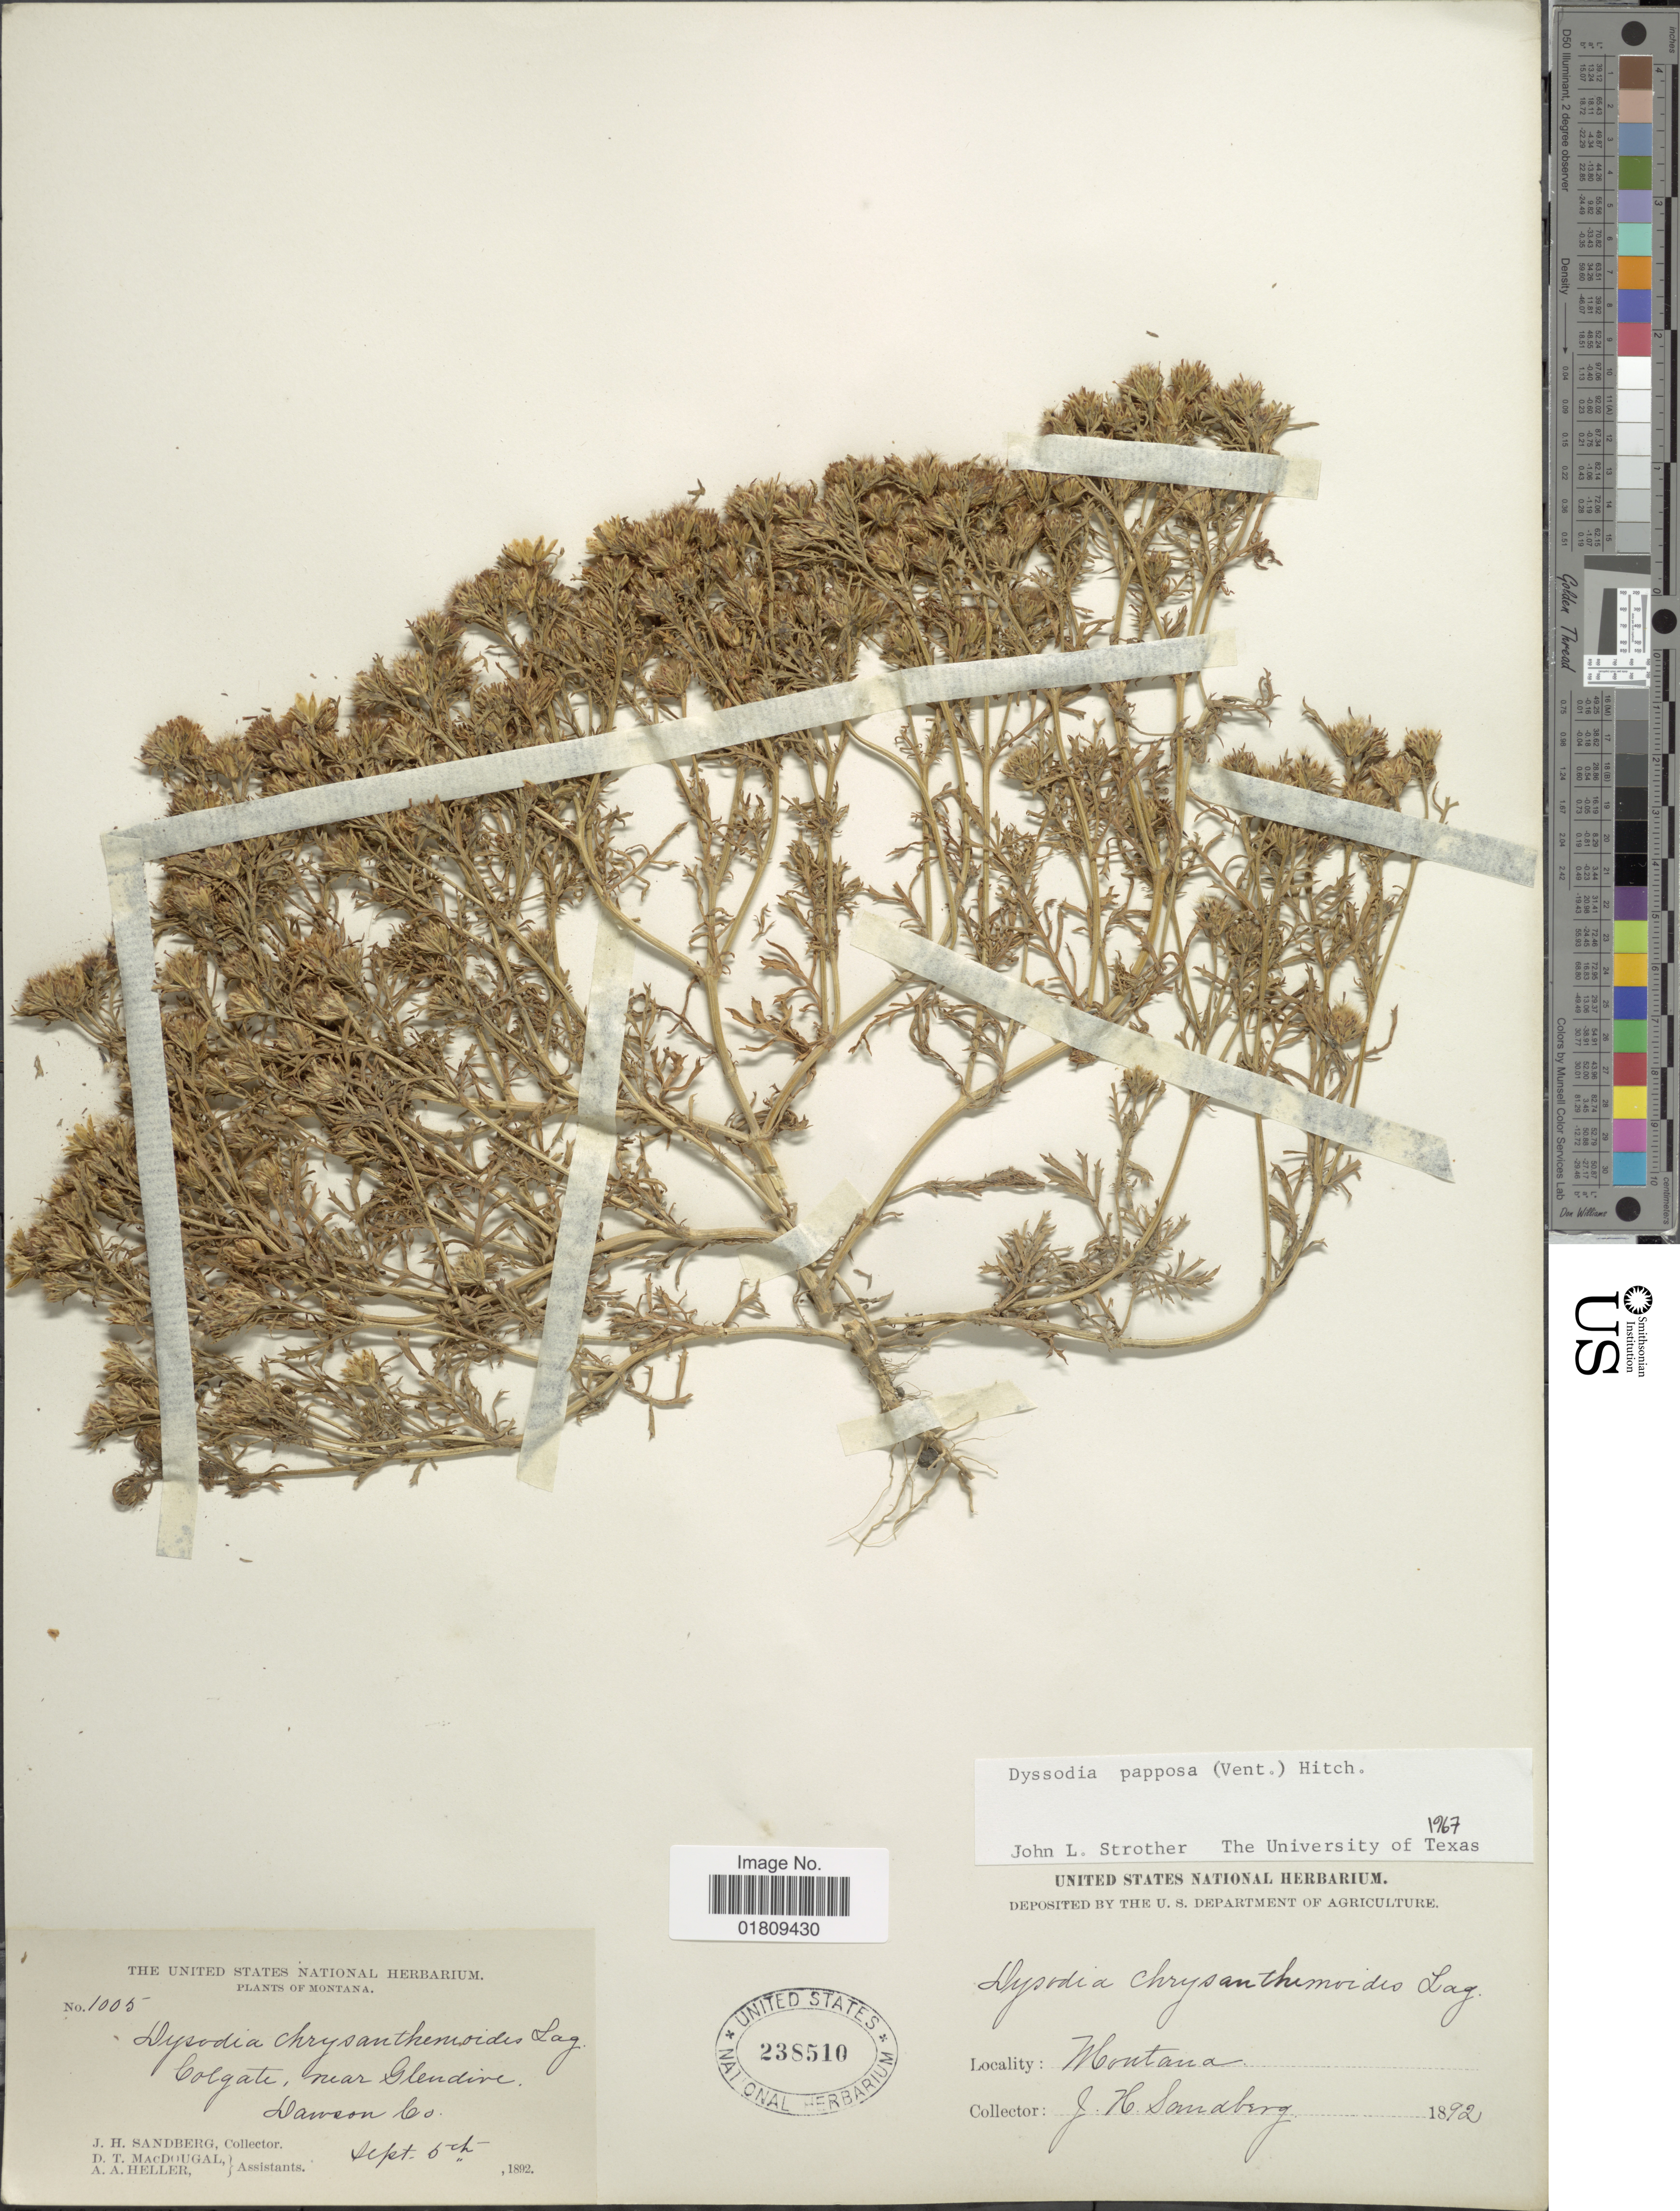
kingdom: Plantae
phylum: Tracheophyta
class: Magnoliopsida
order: Asterales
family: Asteraceae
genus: Dyssodia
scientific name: Dyssodia papposa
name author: (Vent.) Hitchc.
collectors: J. H. Sandberg, D. McDougal & A. A. Heller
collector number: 1005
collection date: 1892-09-05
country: United States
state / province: Montana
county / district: Dawson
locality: Colgate, near Glendive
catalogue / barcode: US 238510